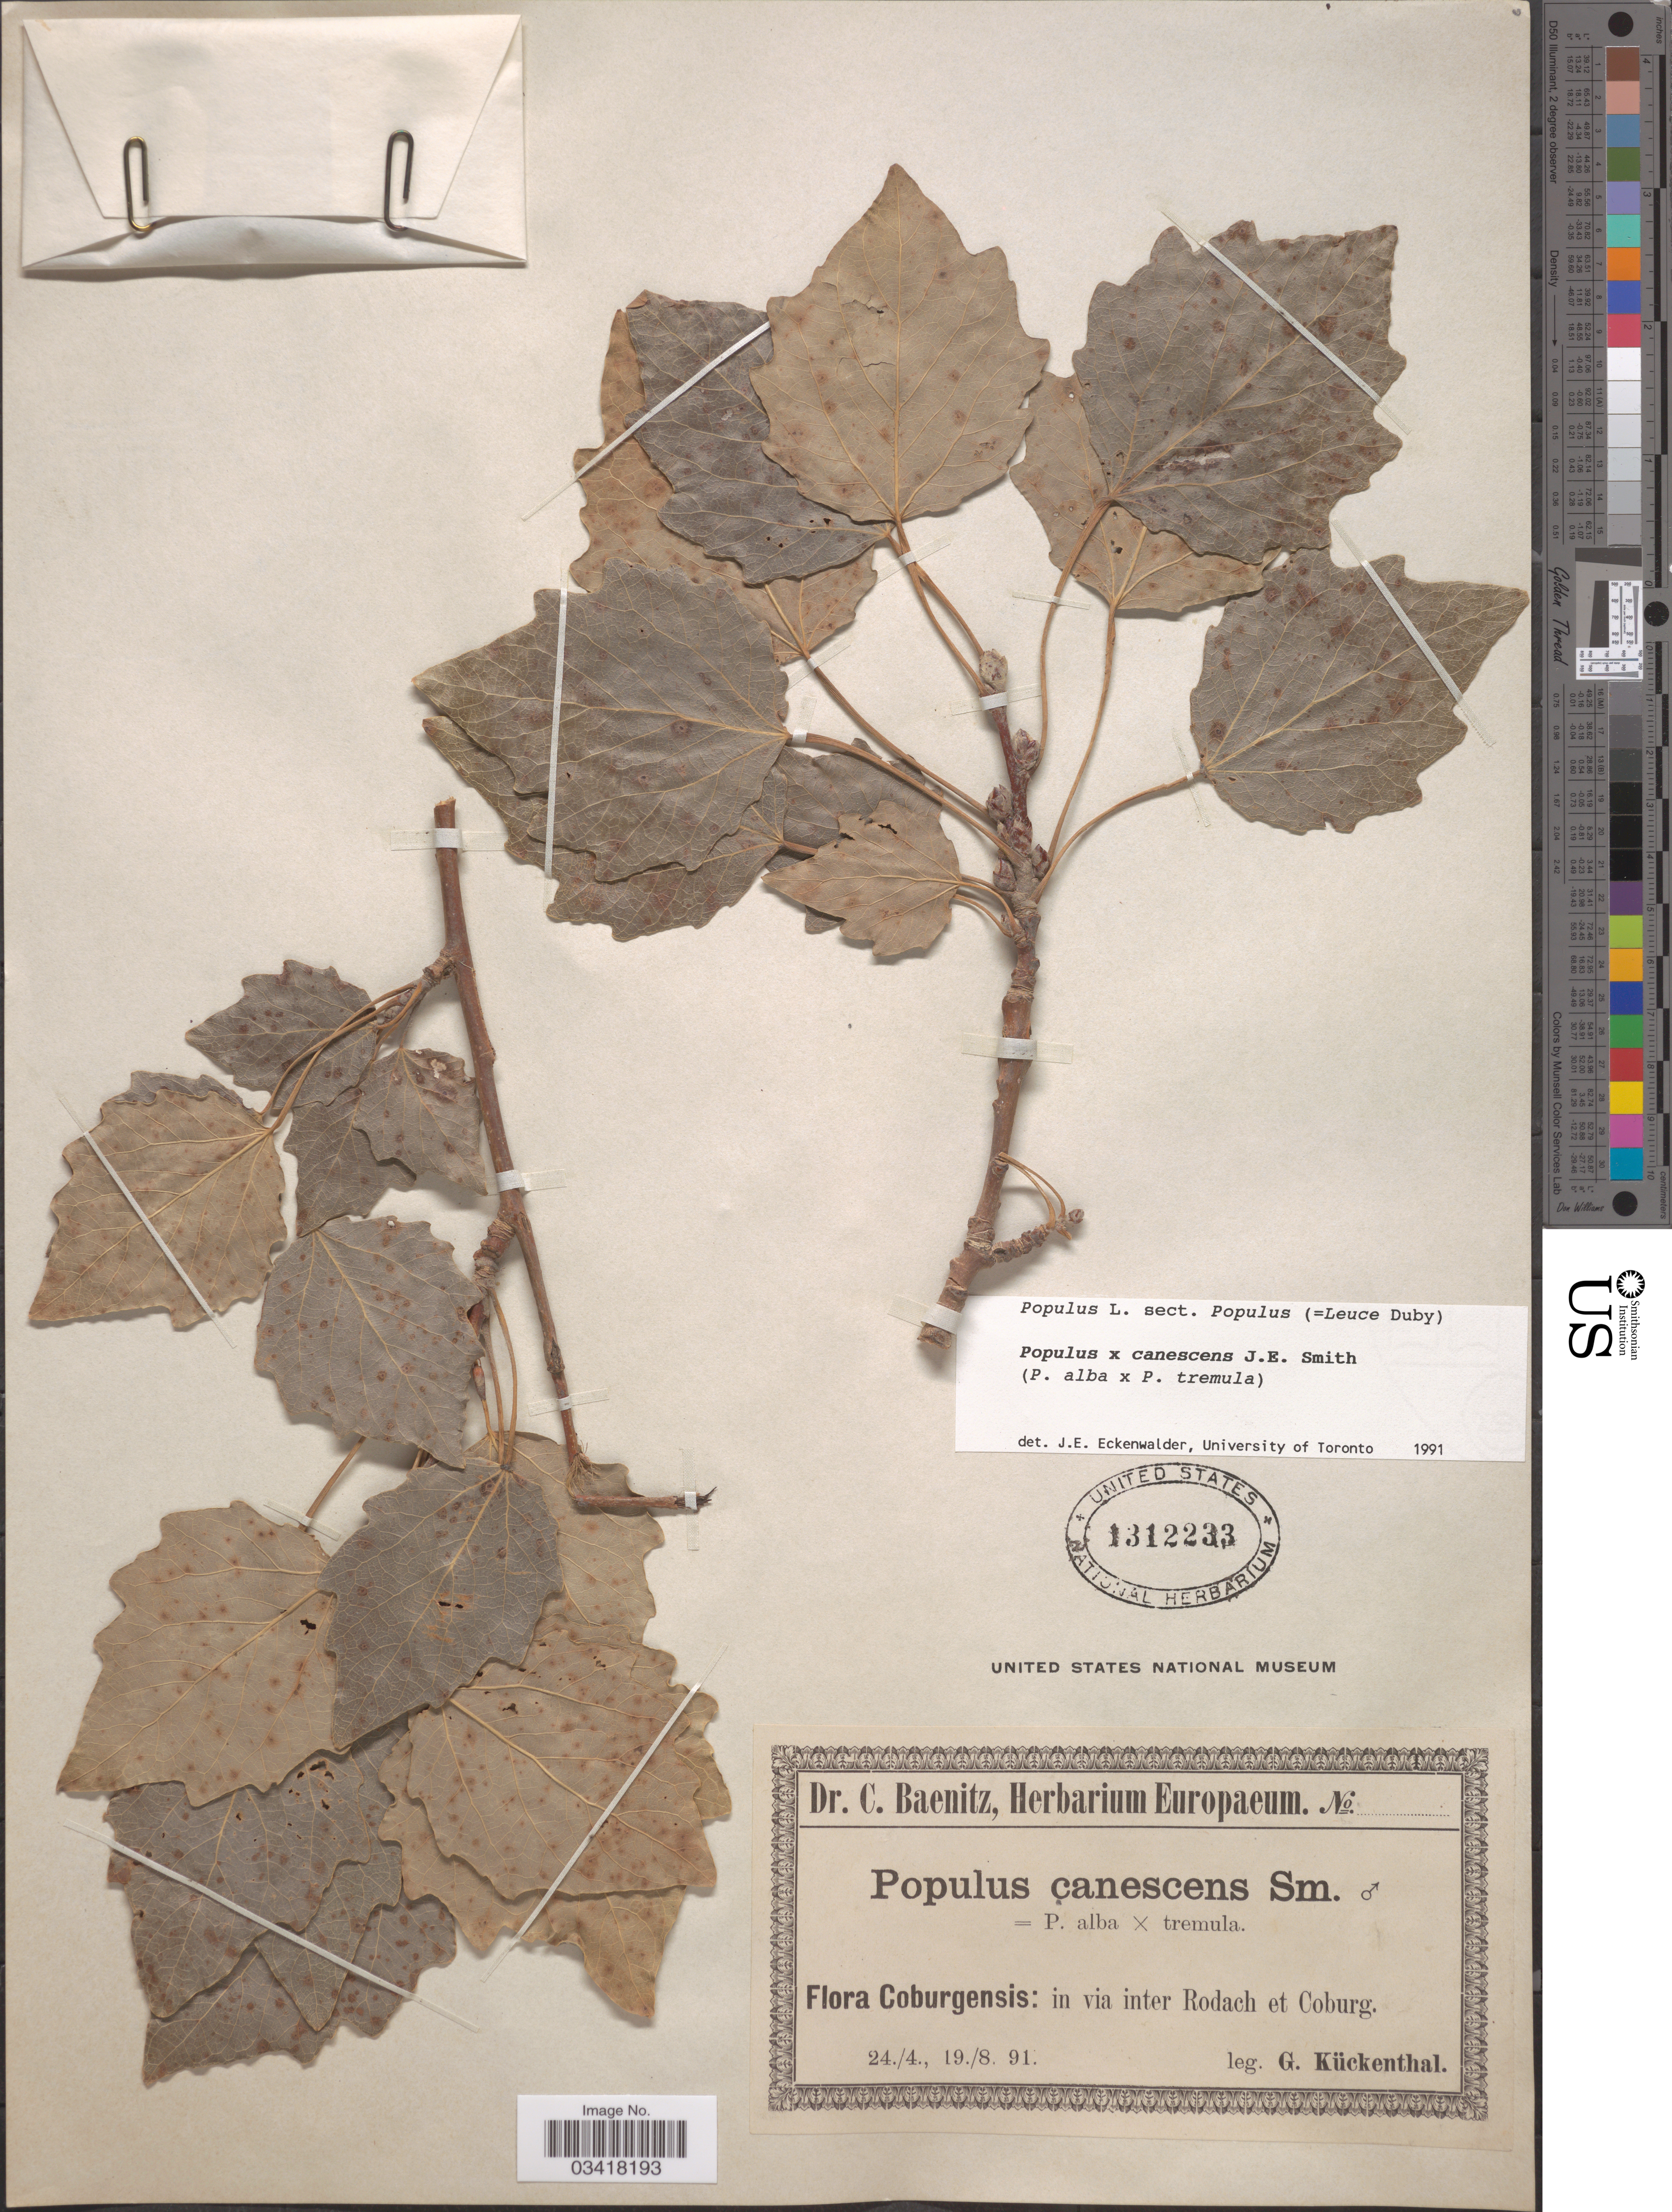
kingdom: Plantae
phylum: Tracheophyta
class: Magnoliopsida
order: Malpighiales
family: Salicaceae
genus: Populus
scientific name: Populus x canescens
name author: (Aiton) Sm.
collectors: G. Kückenthal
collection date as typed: Transcribed d/m/y: 24/4/91 to 19/8/91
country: Germany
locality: In via inter Rodach et Coburg. Coburgensis.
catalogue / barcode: US 1312233